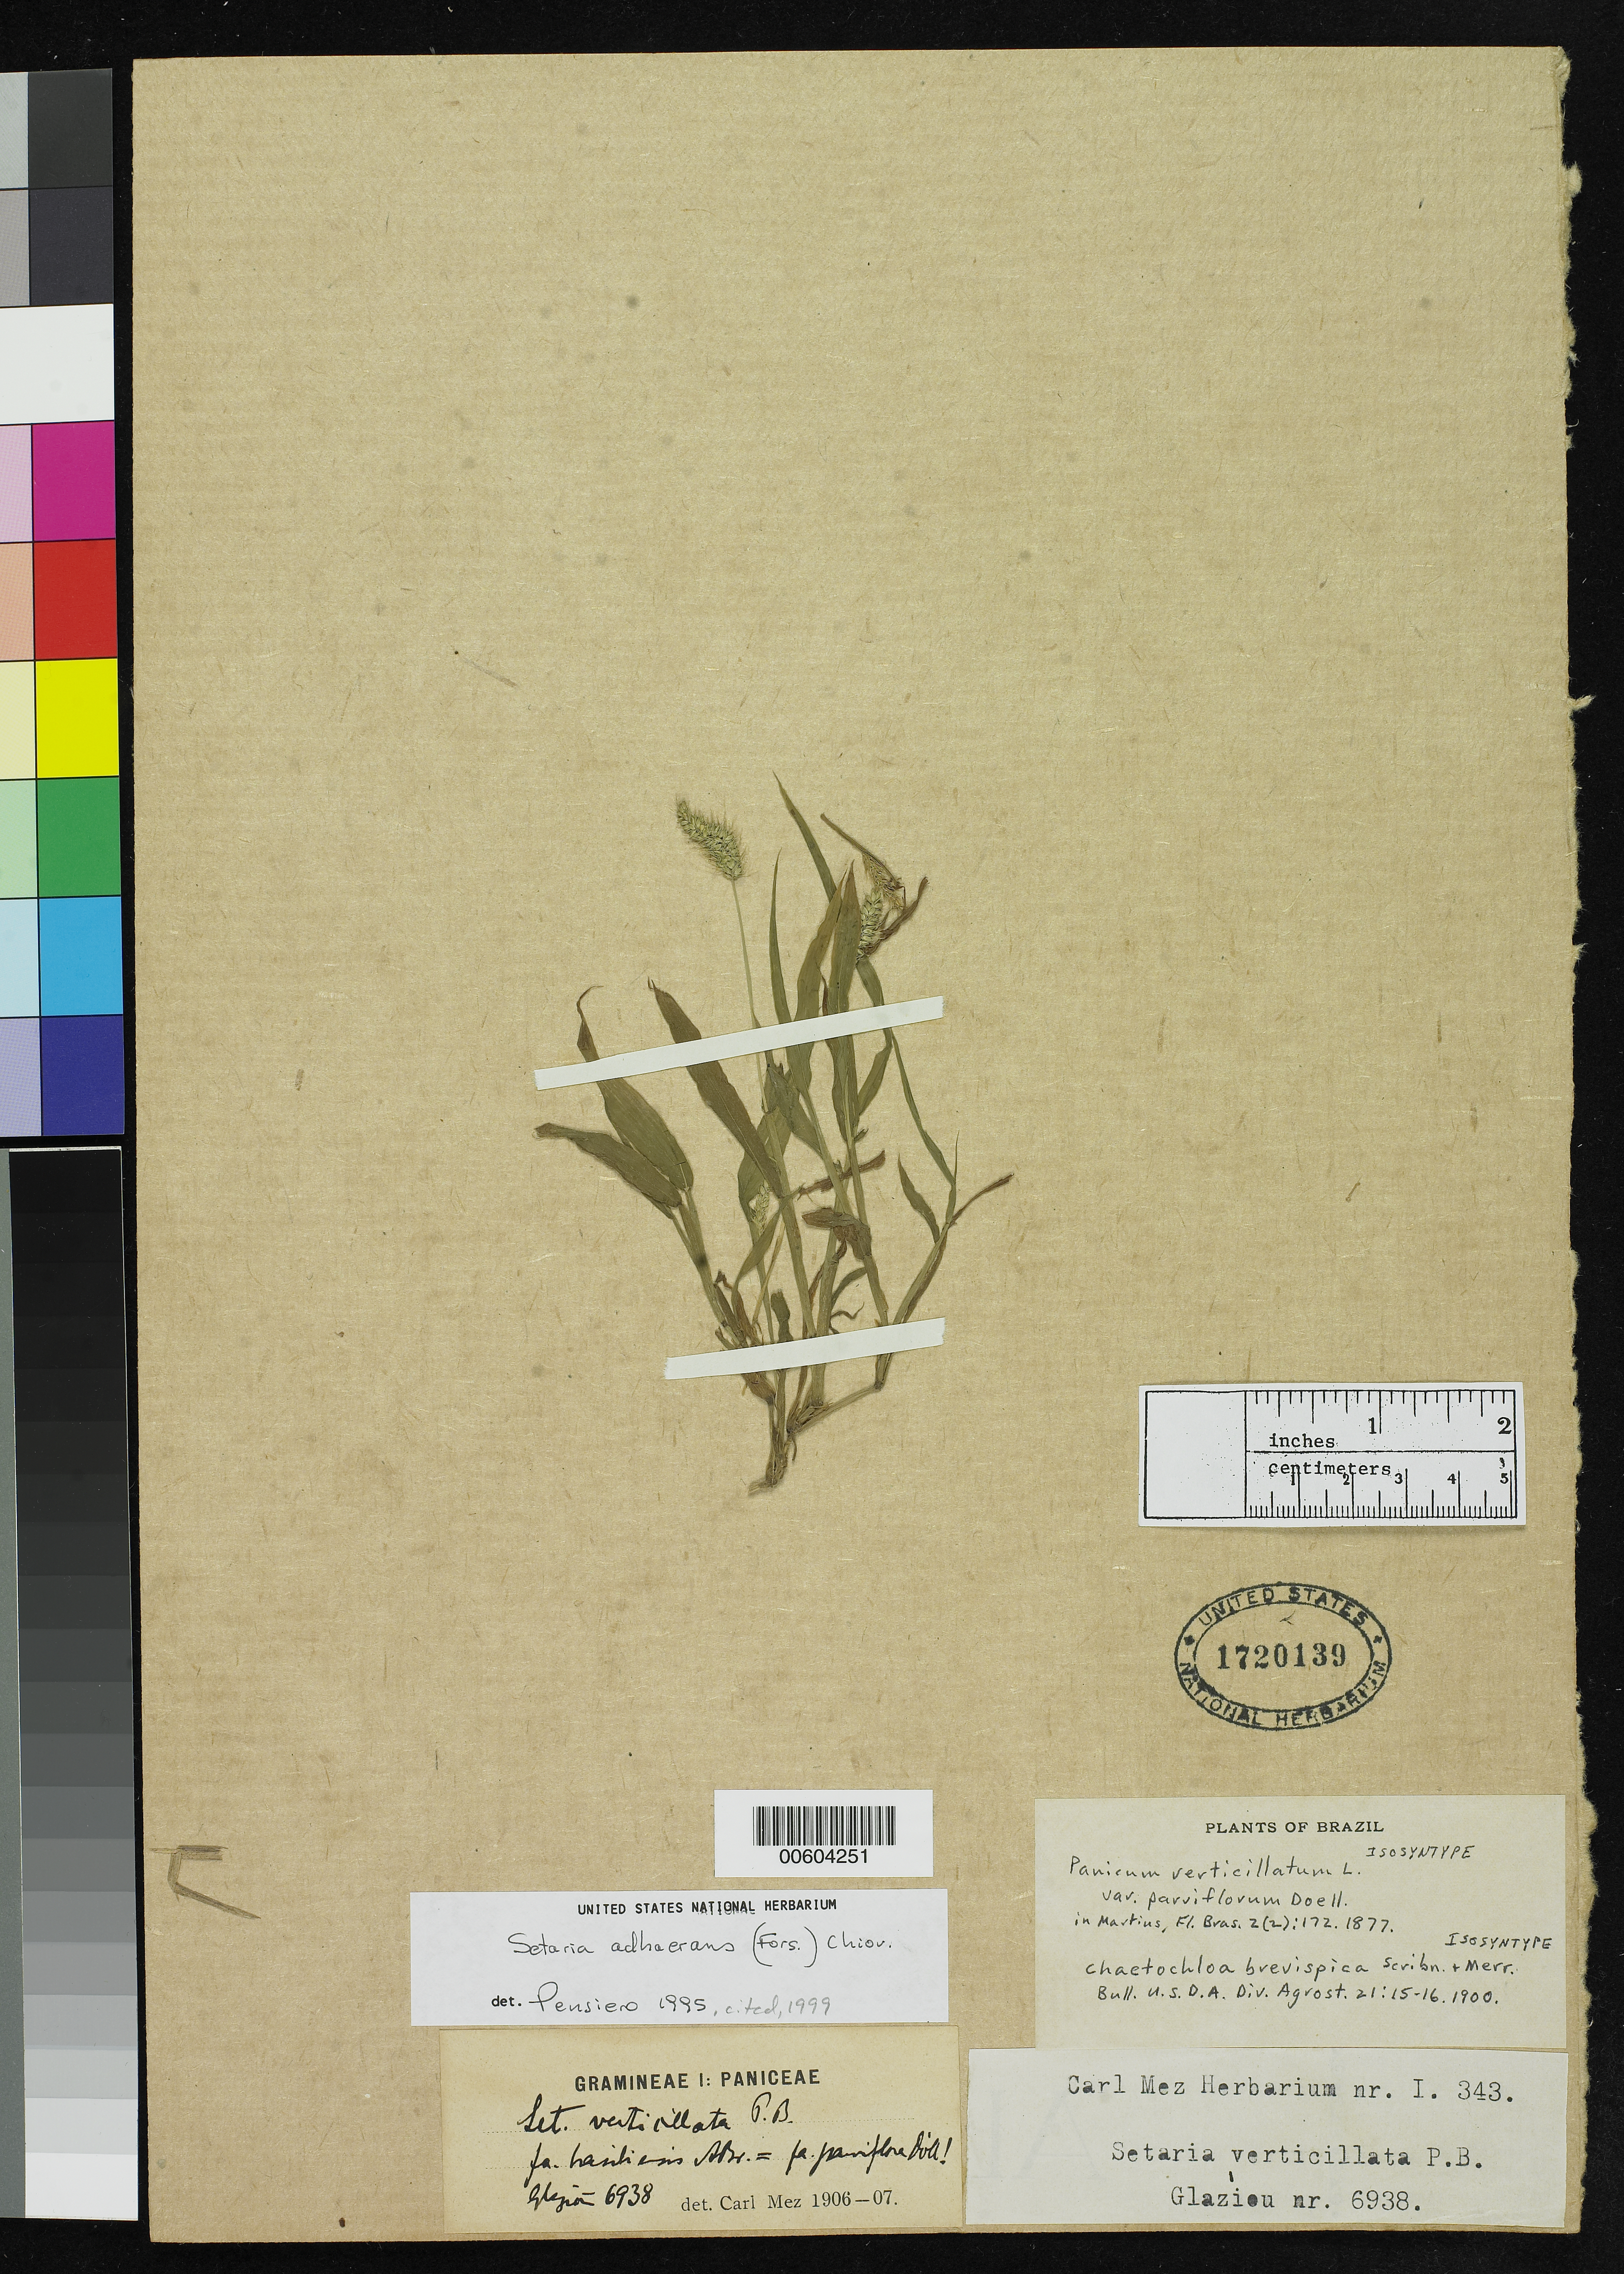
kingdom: Plantae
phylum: Tracheophyta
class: Liliopsida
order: Poales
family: Poaceae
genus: Panicum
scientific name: Panicum verticillatum var. parviflorum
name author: Döll in Mart.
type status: Isosyntype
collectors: A. F. M. Glaziou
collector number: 6938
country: Brazil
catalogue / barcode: US 1720139